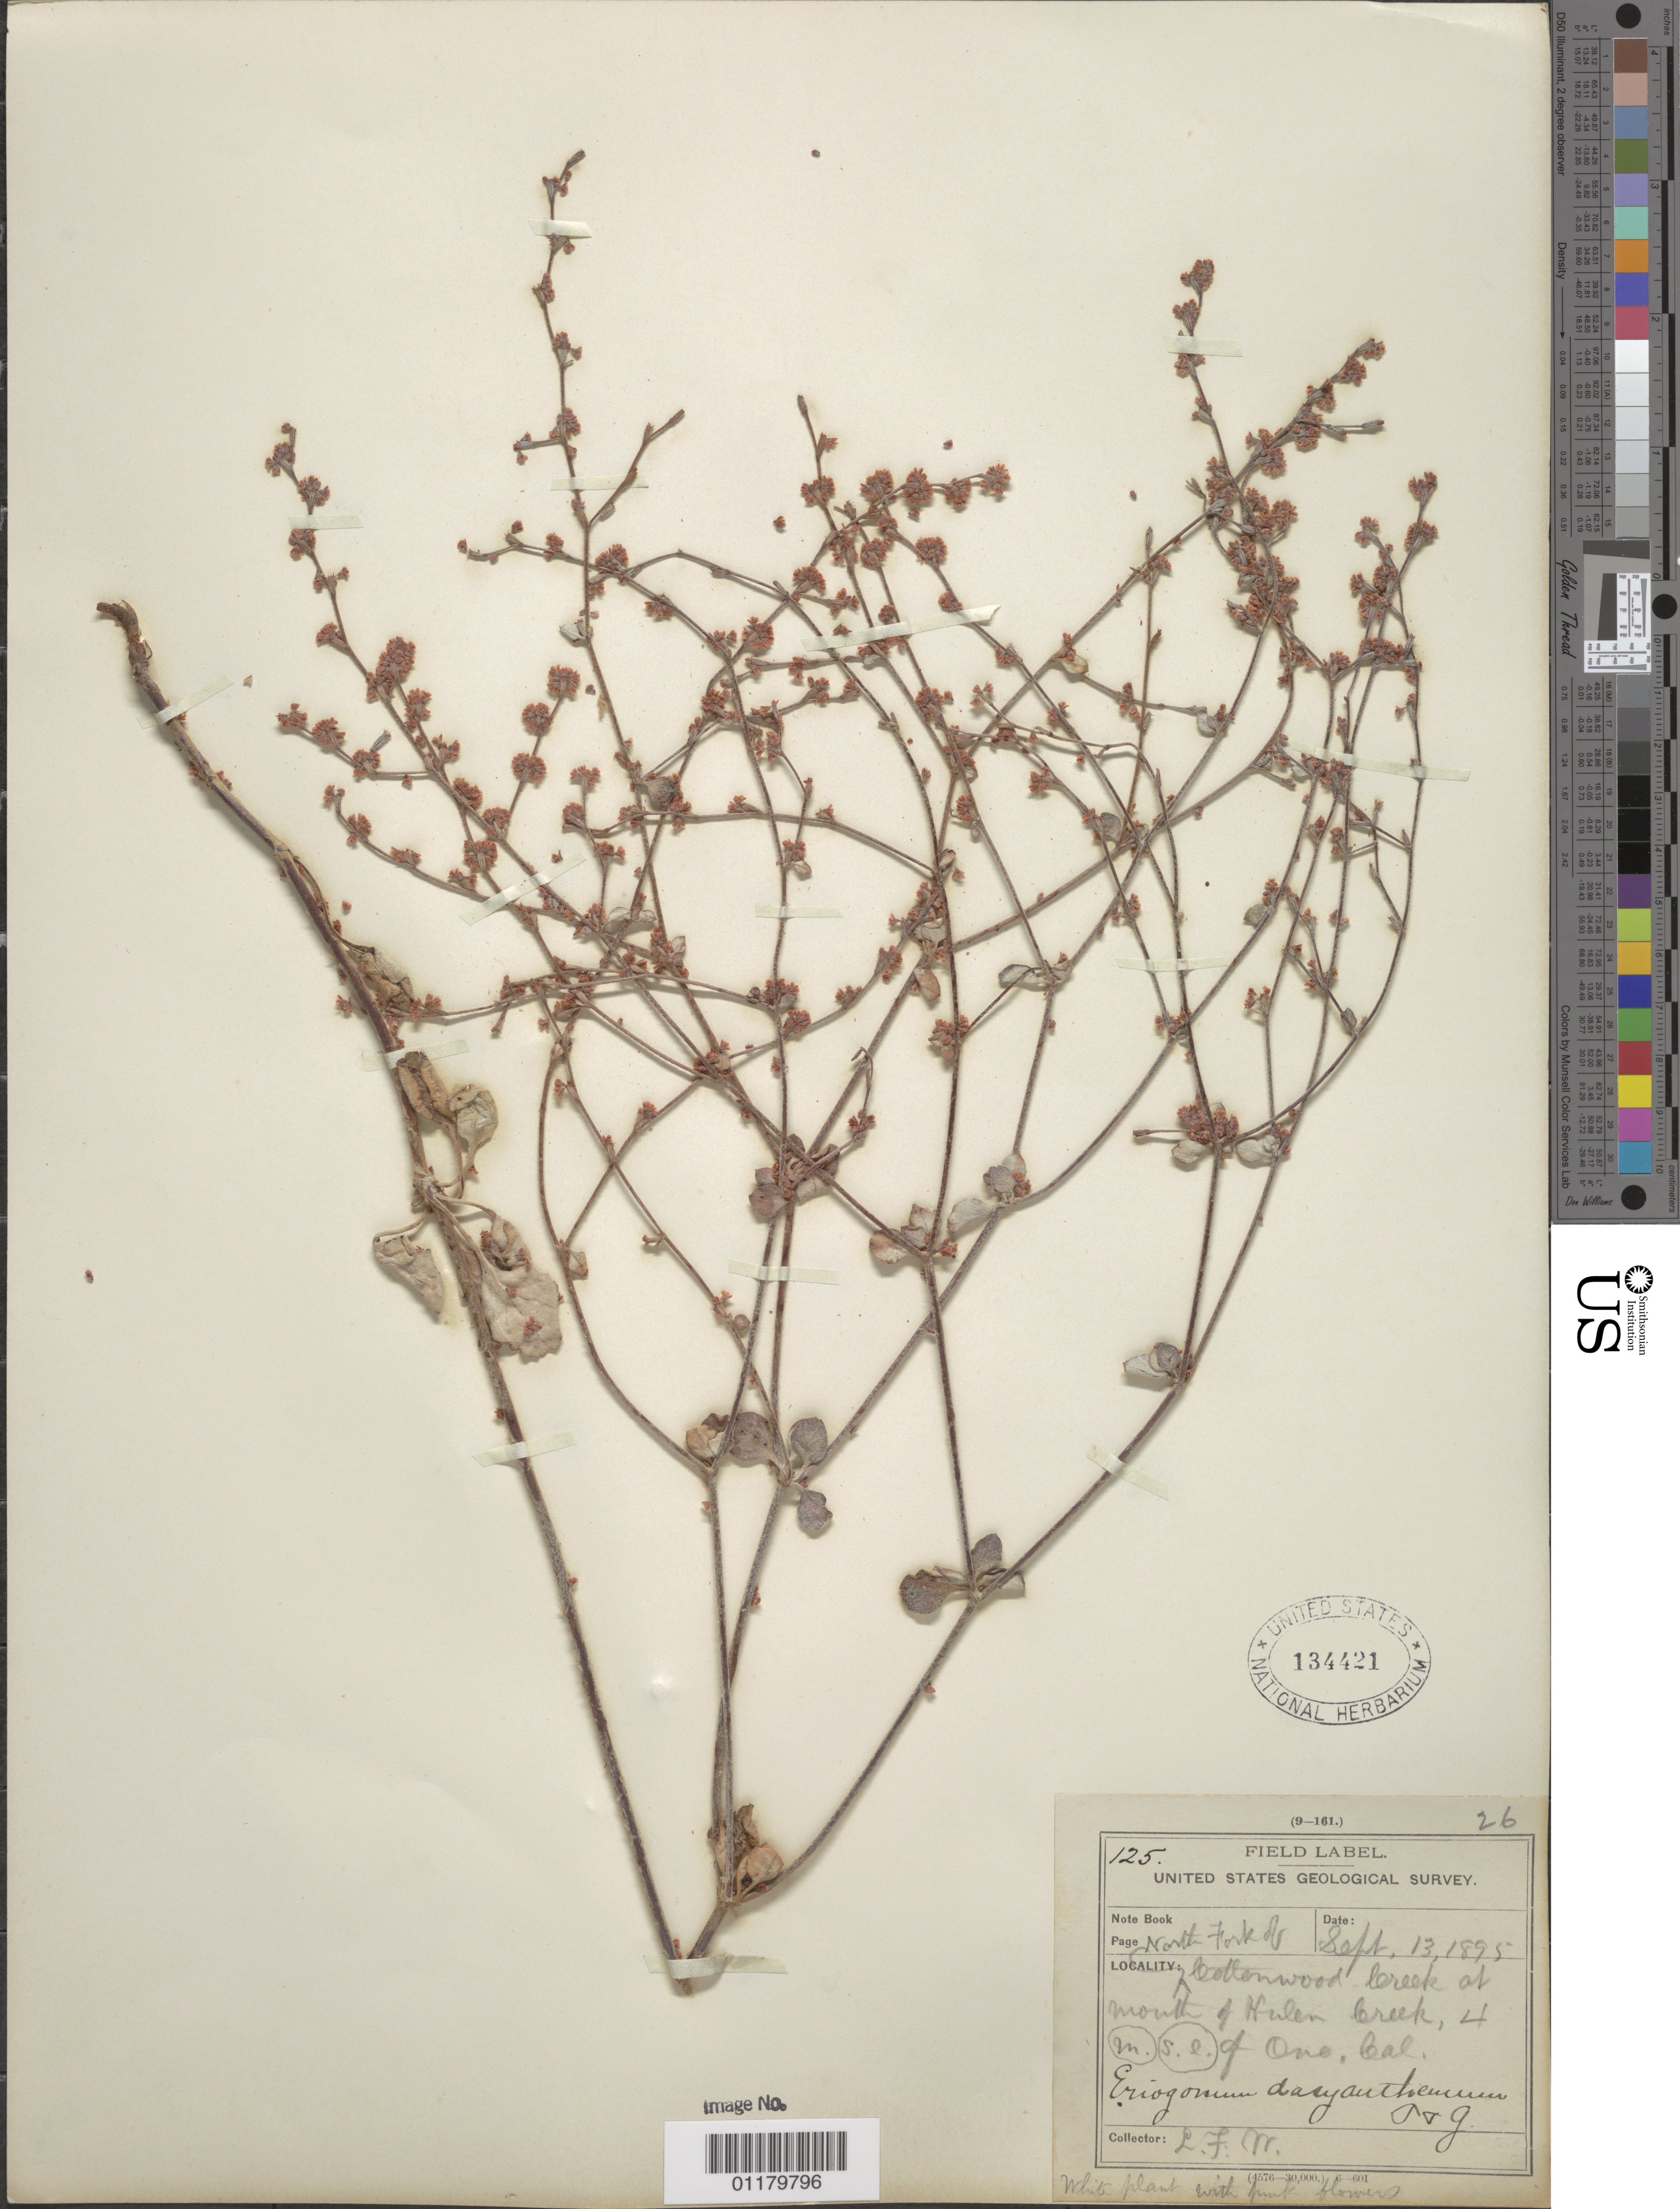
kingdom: Plantae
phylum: Tracheophyta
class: Magnoliopsida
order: Caryophyllales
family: Polygonaceae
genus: Eriogonum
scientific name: Eriogonum dasyanthemum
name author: Torr. & A. Gray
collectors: L. F. Ward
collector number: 125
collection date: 1895-09-13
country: United States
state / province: California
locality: Cottonwood Creek at mouth of Hulen Creek, 4m. s.e. of Ono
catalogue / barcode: US 134421